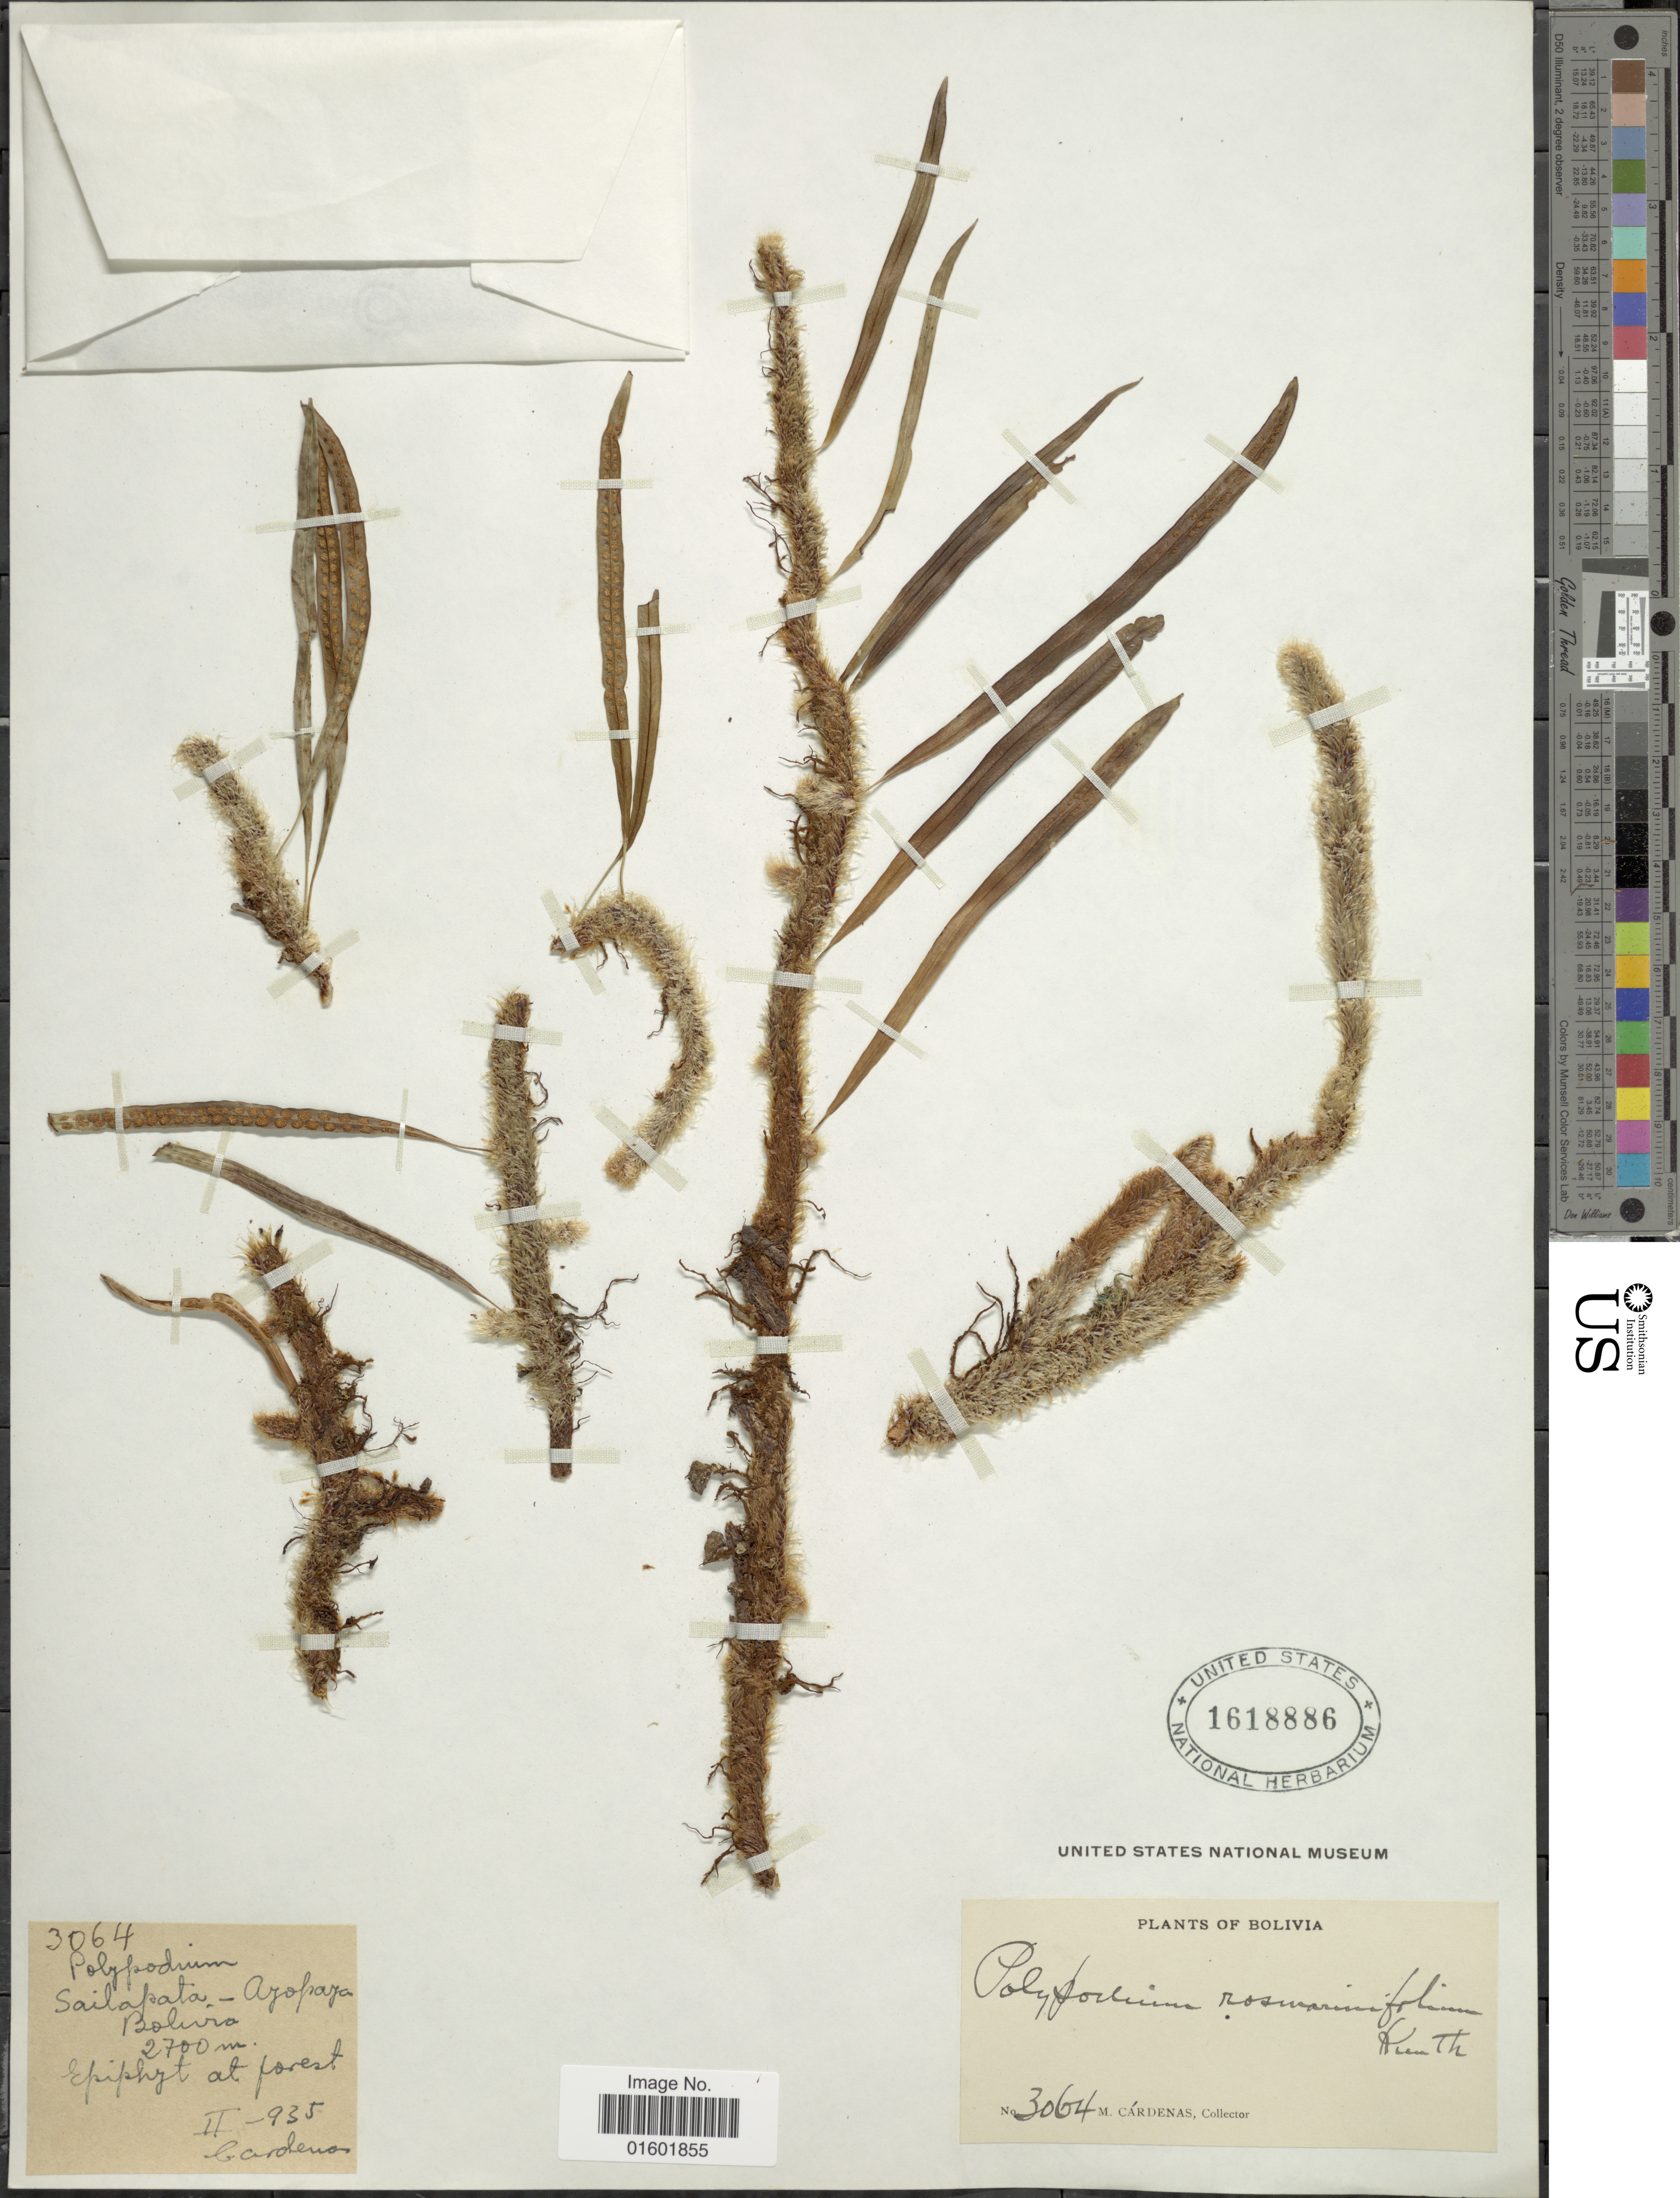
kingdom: Plantae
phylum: Tracheophyta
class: Polypodiopsida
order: Polypodiales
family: Polypodiaceae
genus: Microgramma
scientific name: Microgramma rosmarinifolia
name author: (Kunth) R.M. Tryon & A.F. Tryon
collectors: M. Cárdenas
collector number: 3064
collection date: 1935-02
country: Bolivia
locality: Sailapata - Azopaza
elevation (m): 2700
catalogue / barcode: US 1618886